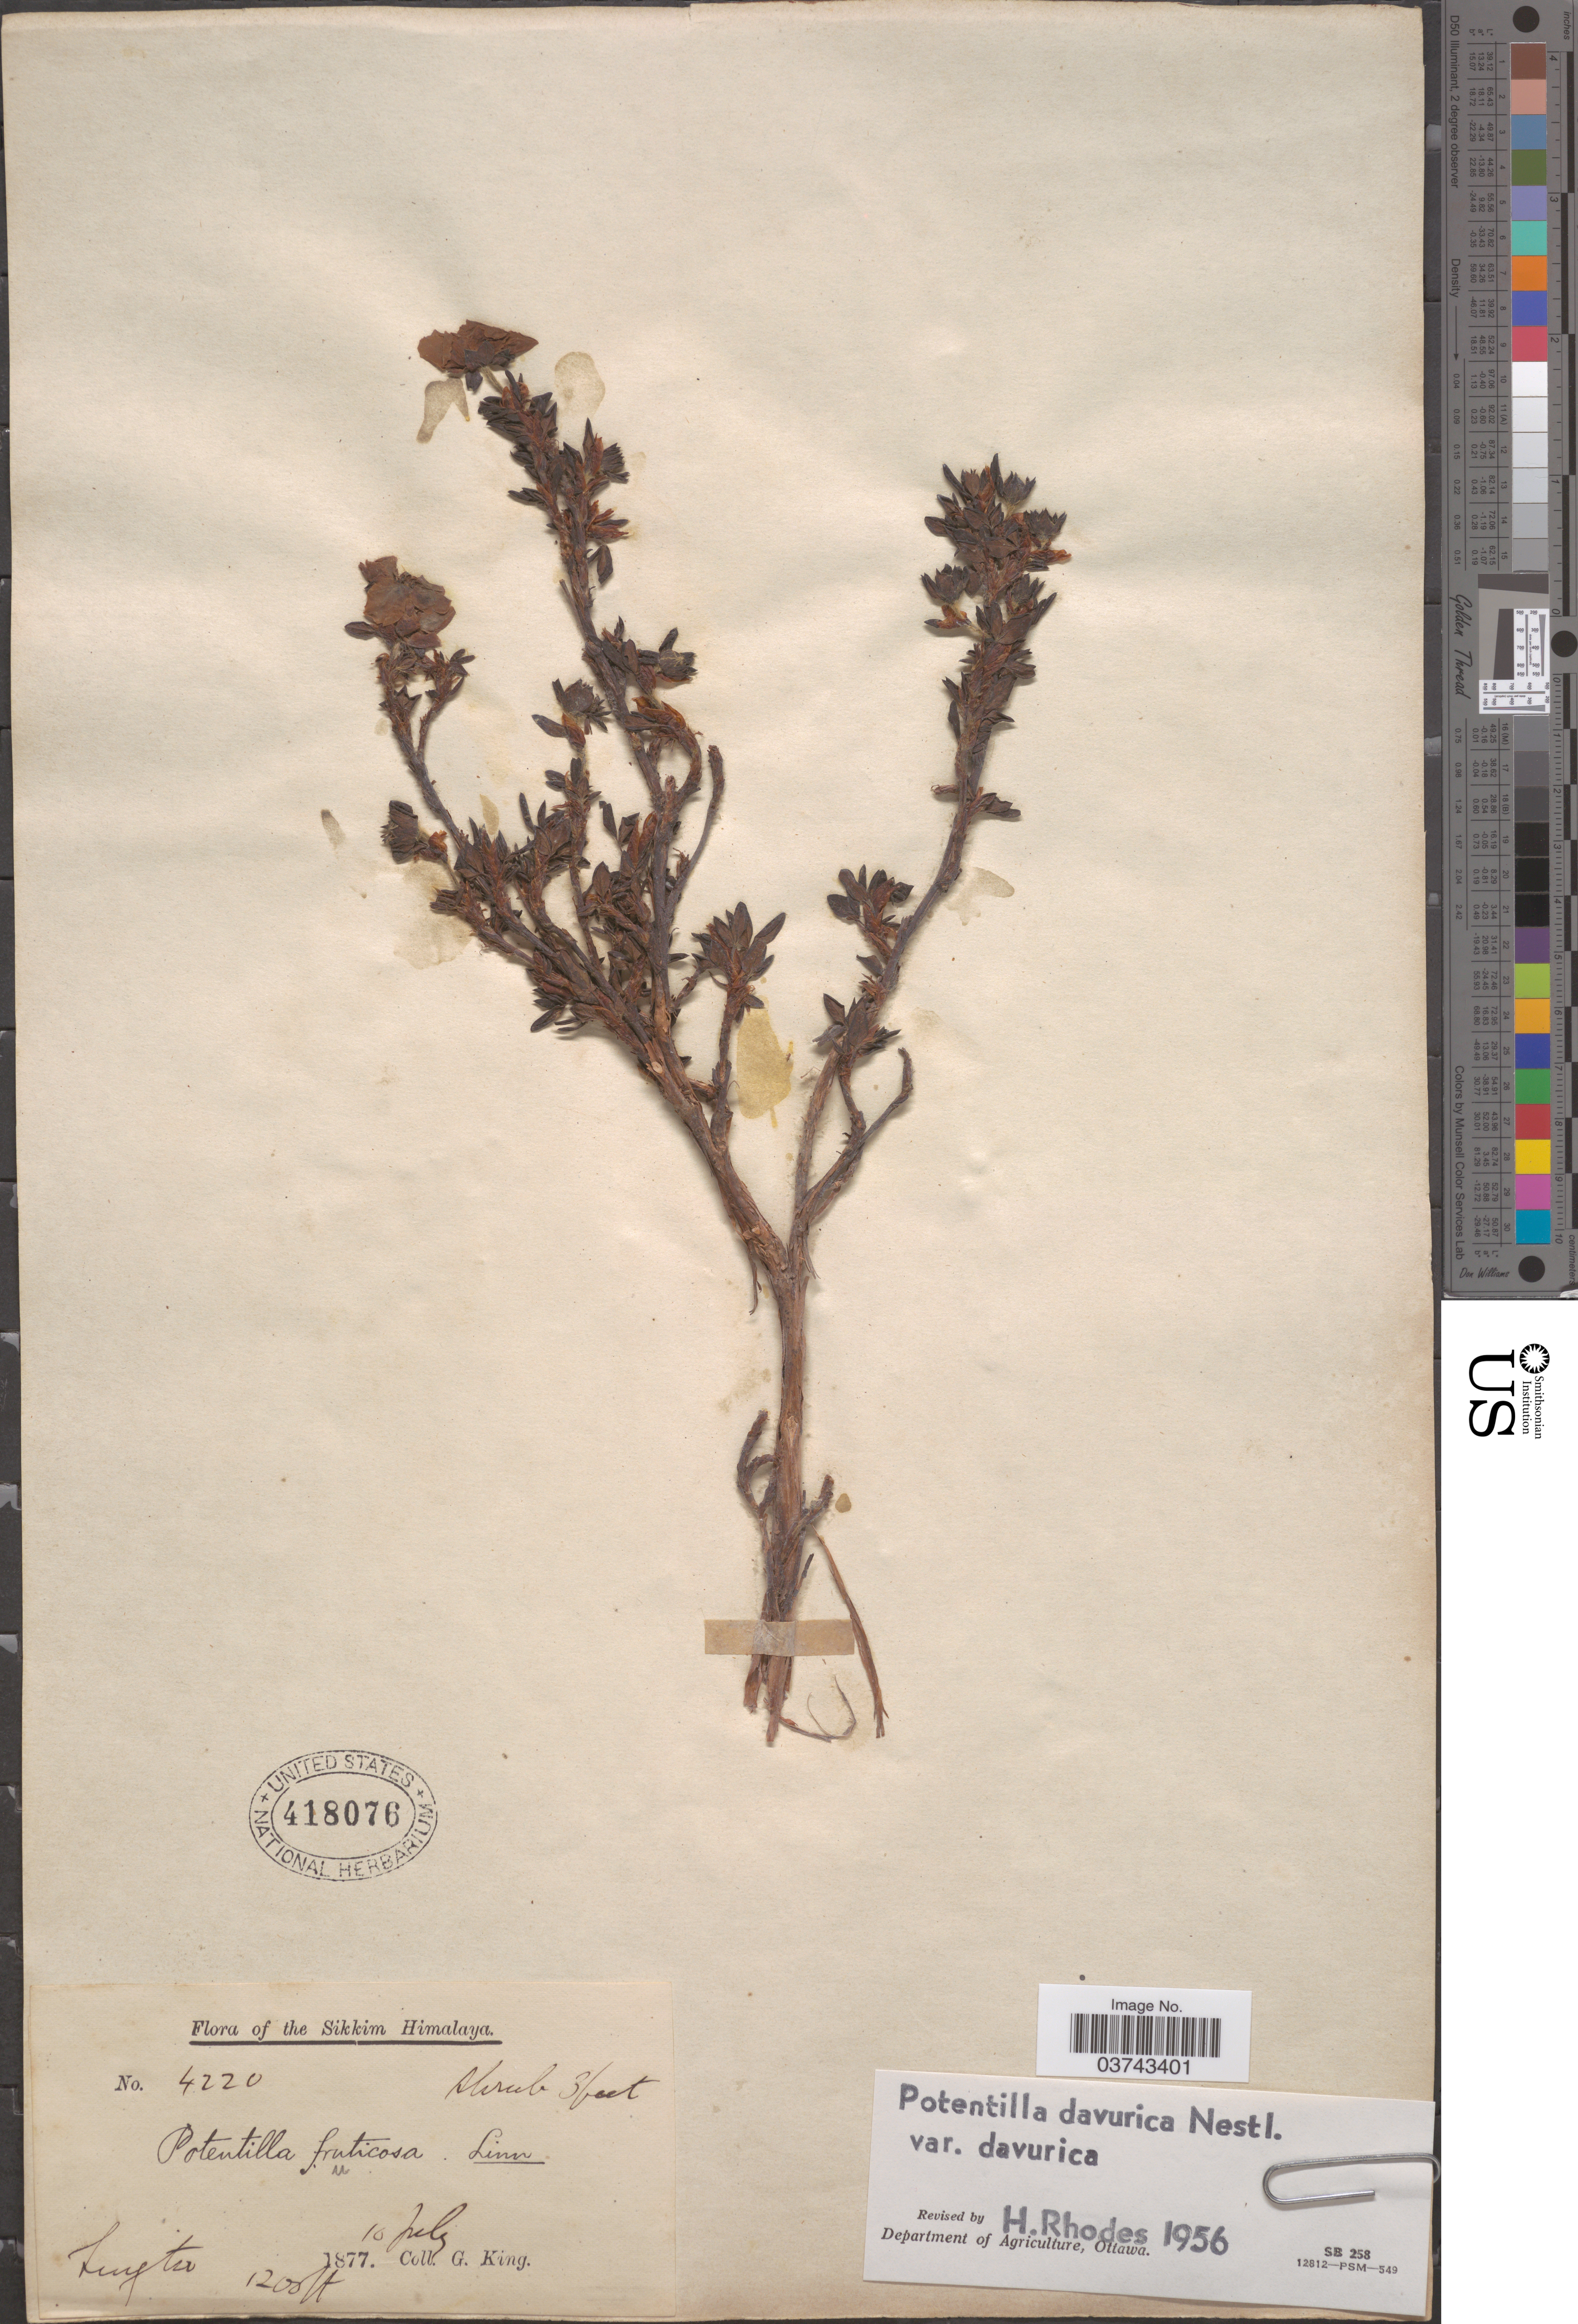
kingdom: Plantae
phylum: Tracheophyta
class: Magnoliopsida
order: Rosales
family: Rosaceae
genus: Dasiphora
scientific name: Dasiphora glabrata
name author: (Willd. ex Schltdl.) Soják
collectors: G. King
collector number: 4220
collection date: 1877-07-10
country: India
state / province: Sikkim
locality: The Sikkim Himalaya. Lugta [interpreted].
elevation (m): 366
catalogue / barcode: US 418076